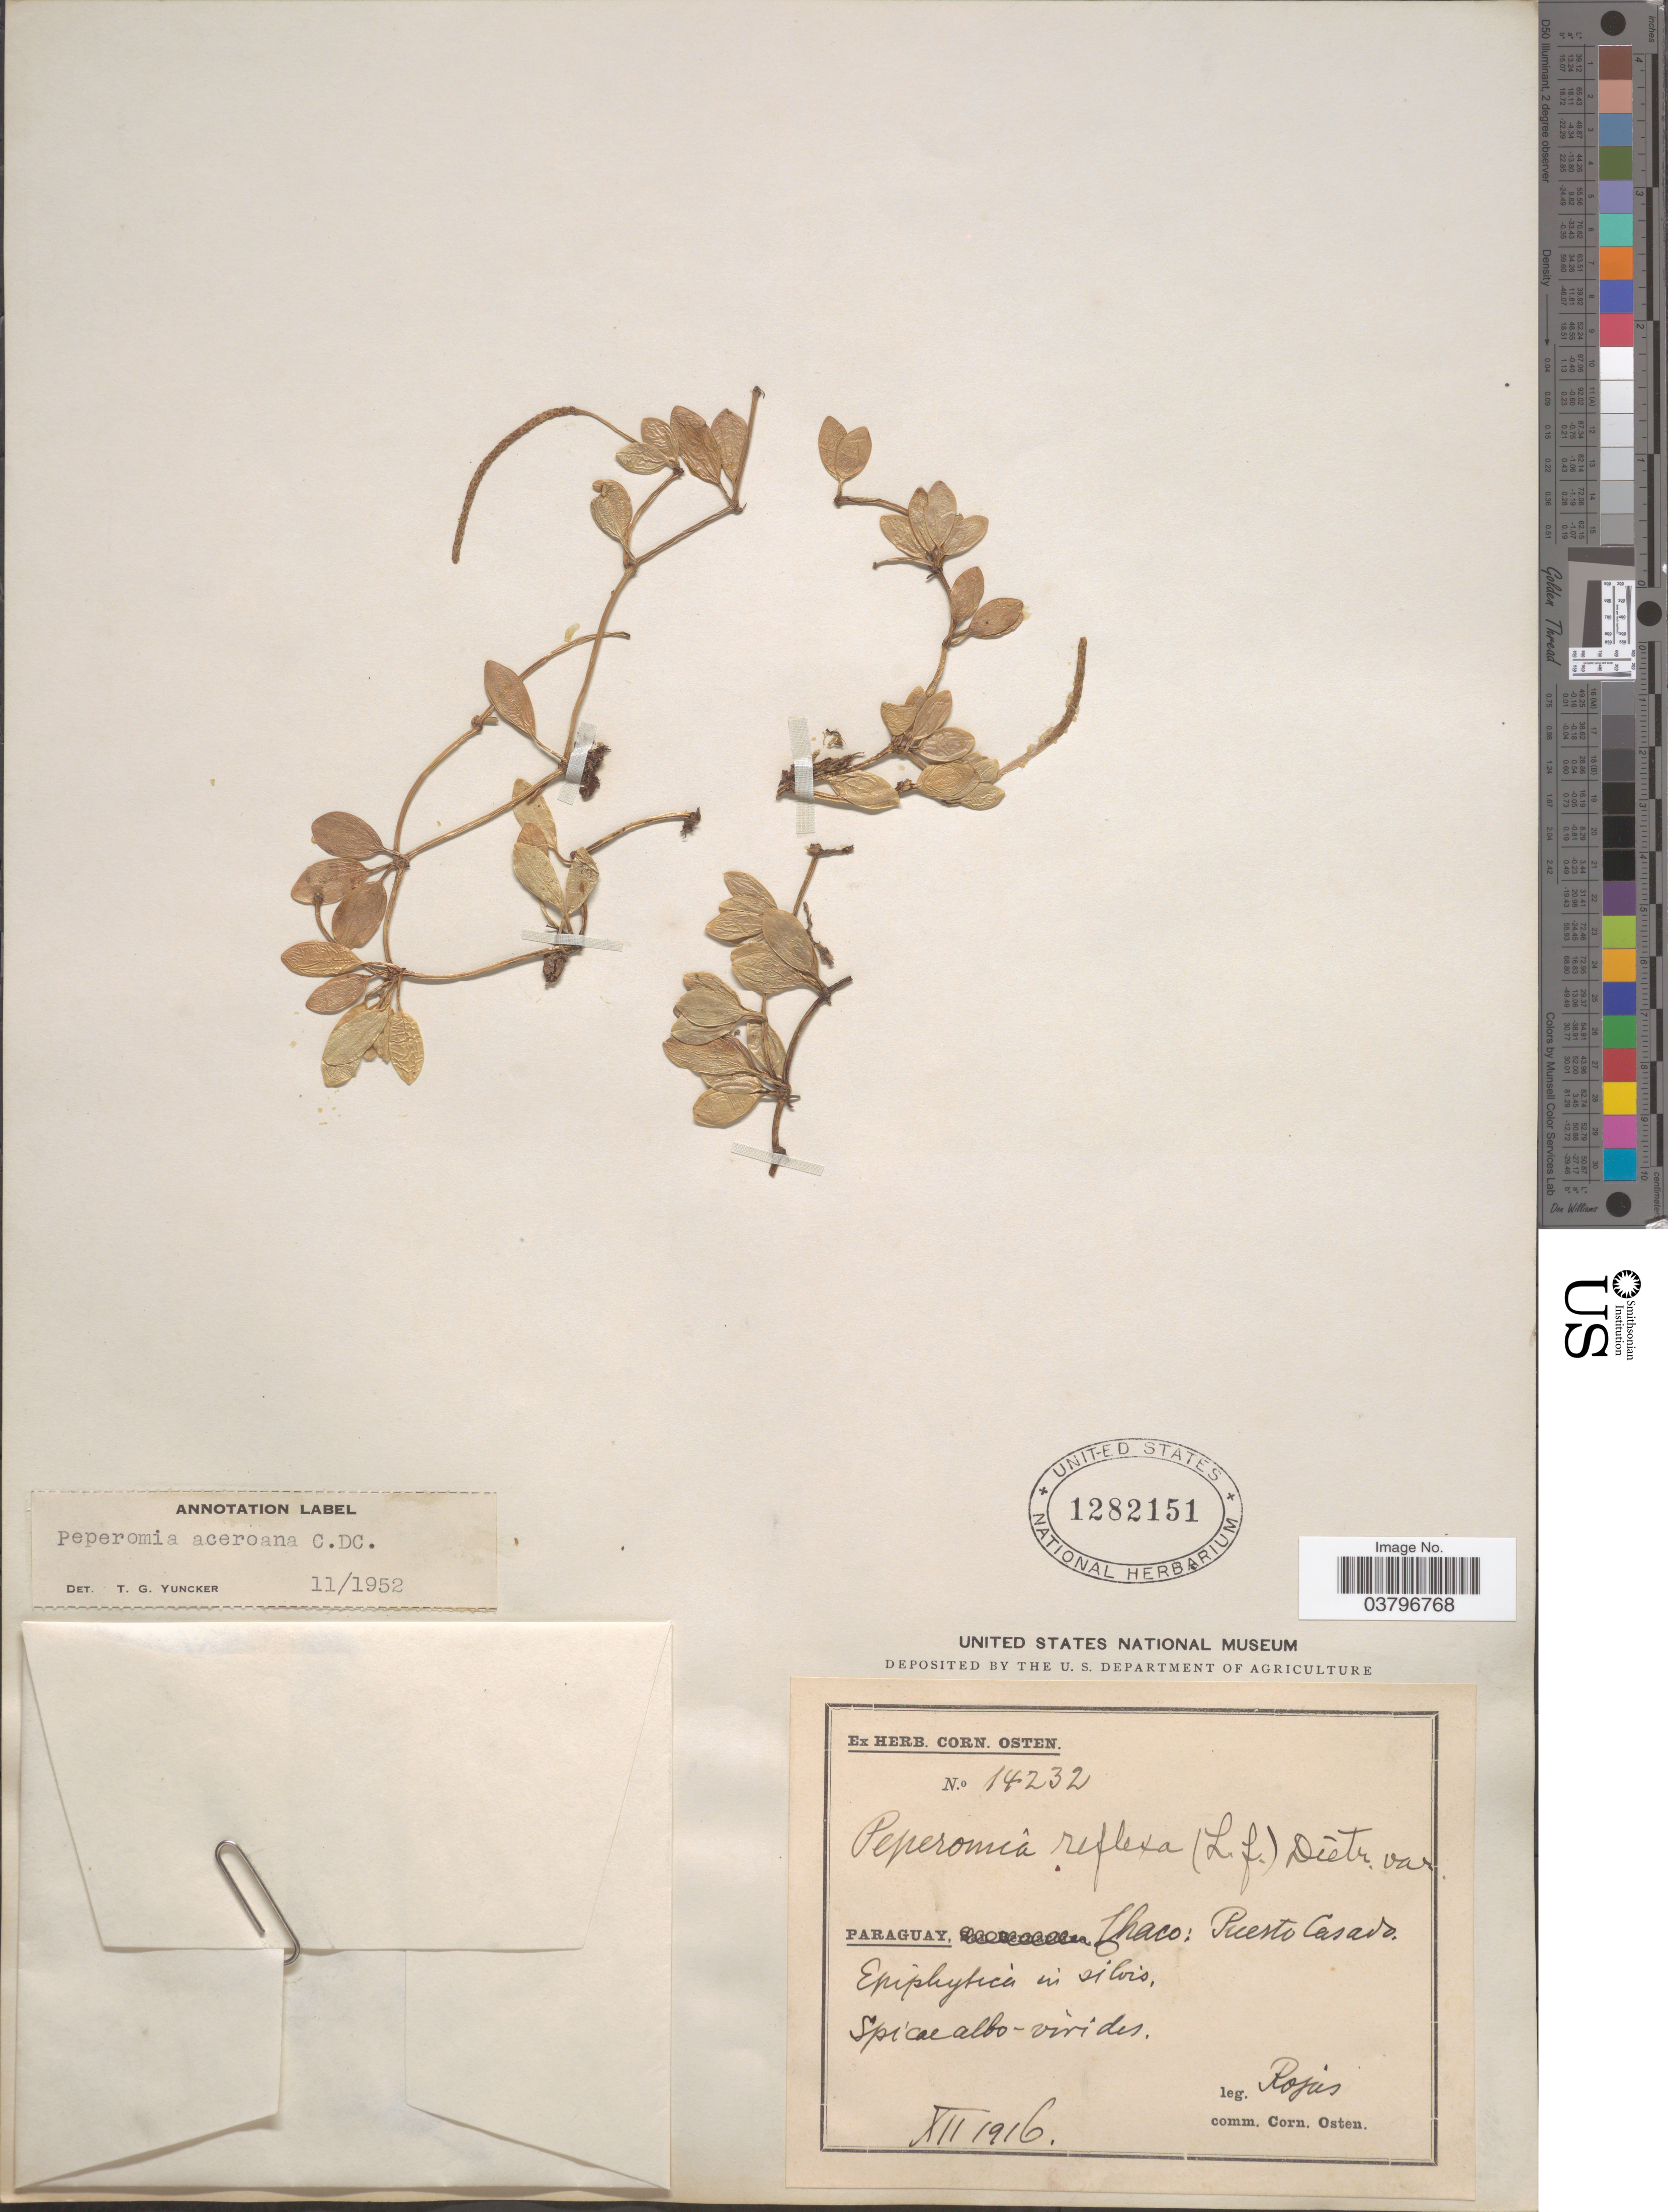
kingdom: Plantae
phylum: Tracheophyta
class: Magnoliopsida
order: Piperales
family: Piperaceae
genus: Peperomia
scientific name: Peperomia aceroana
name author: C. DC.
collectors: Rojas, --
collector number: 14232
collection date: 1916-12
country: Paraguay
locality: Chaco: Puerto Casada.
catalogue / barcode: US 1282151